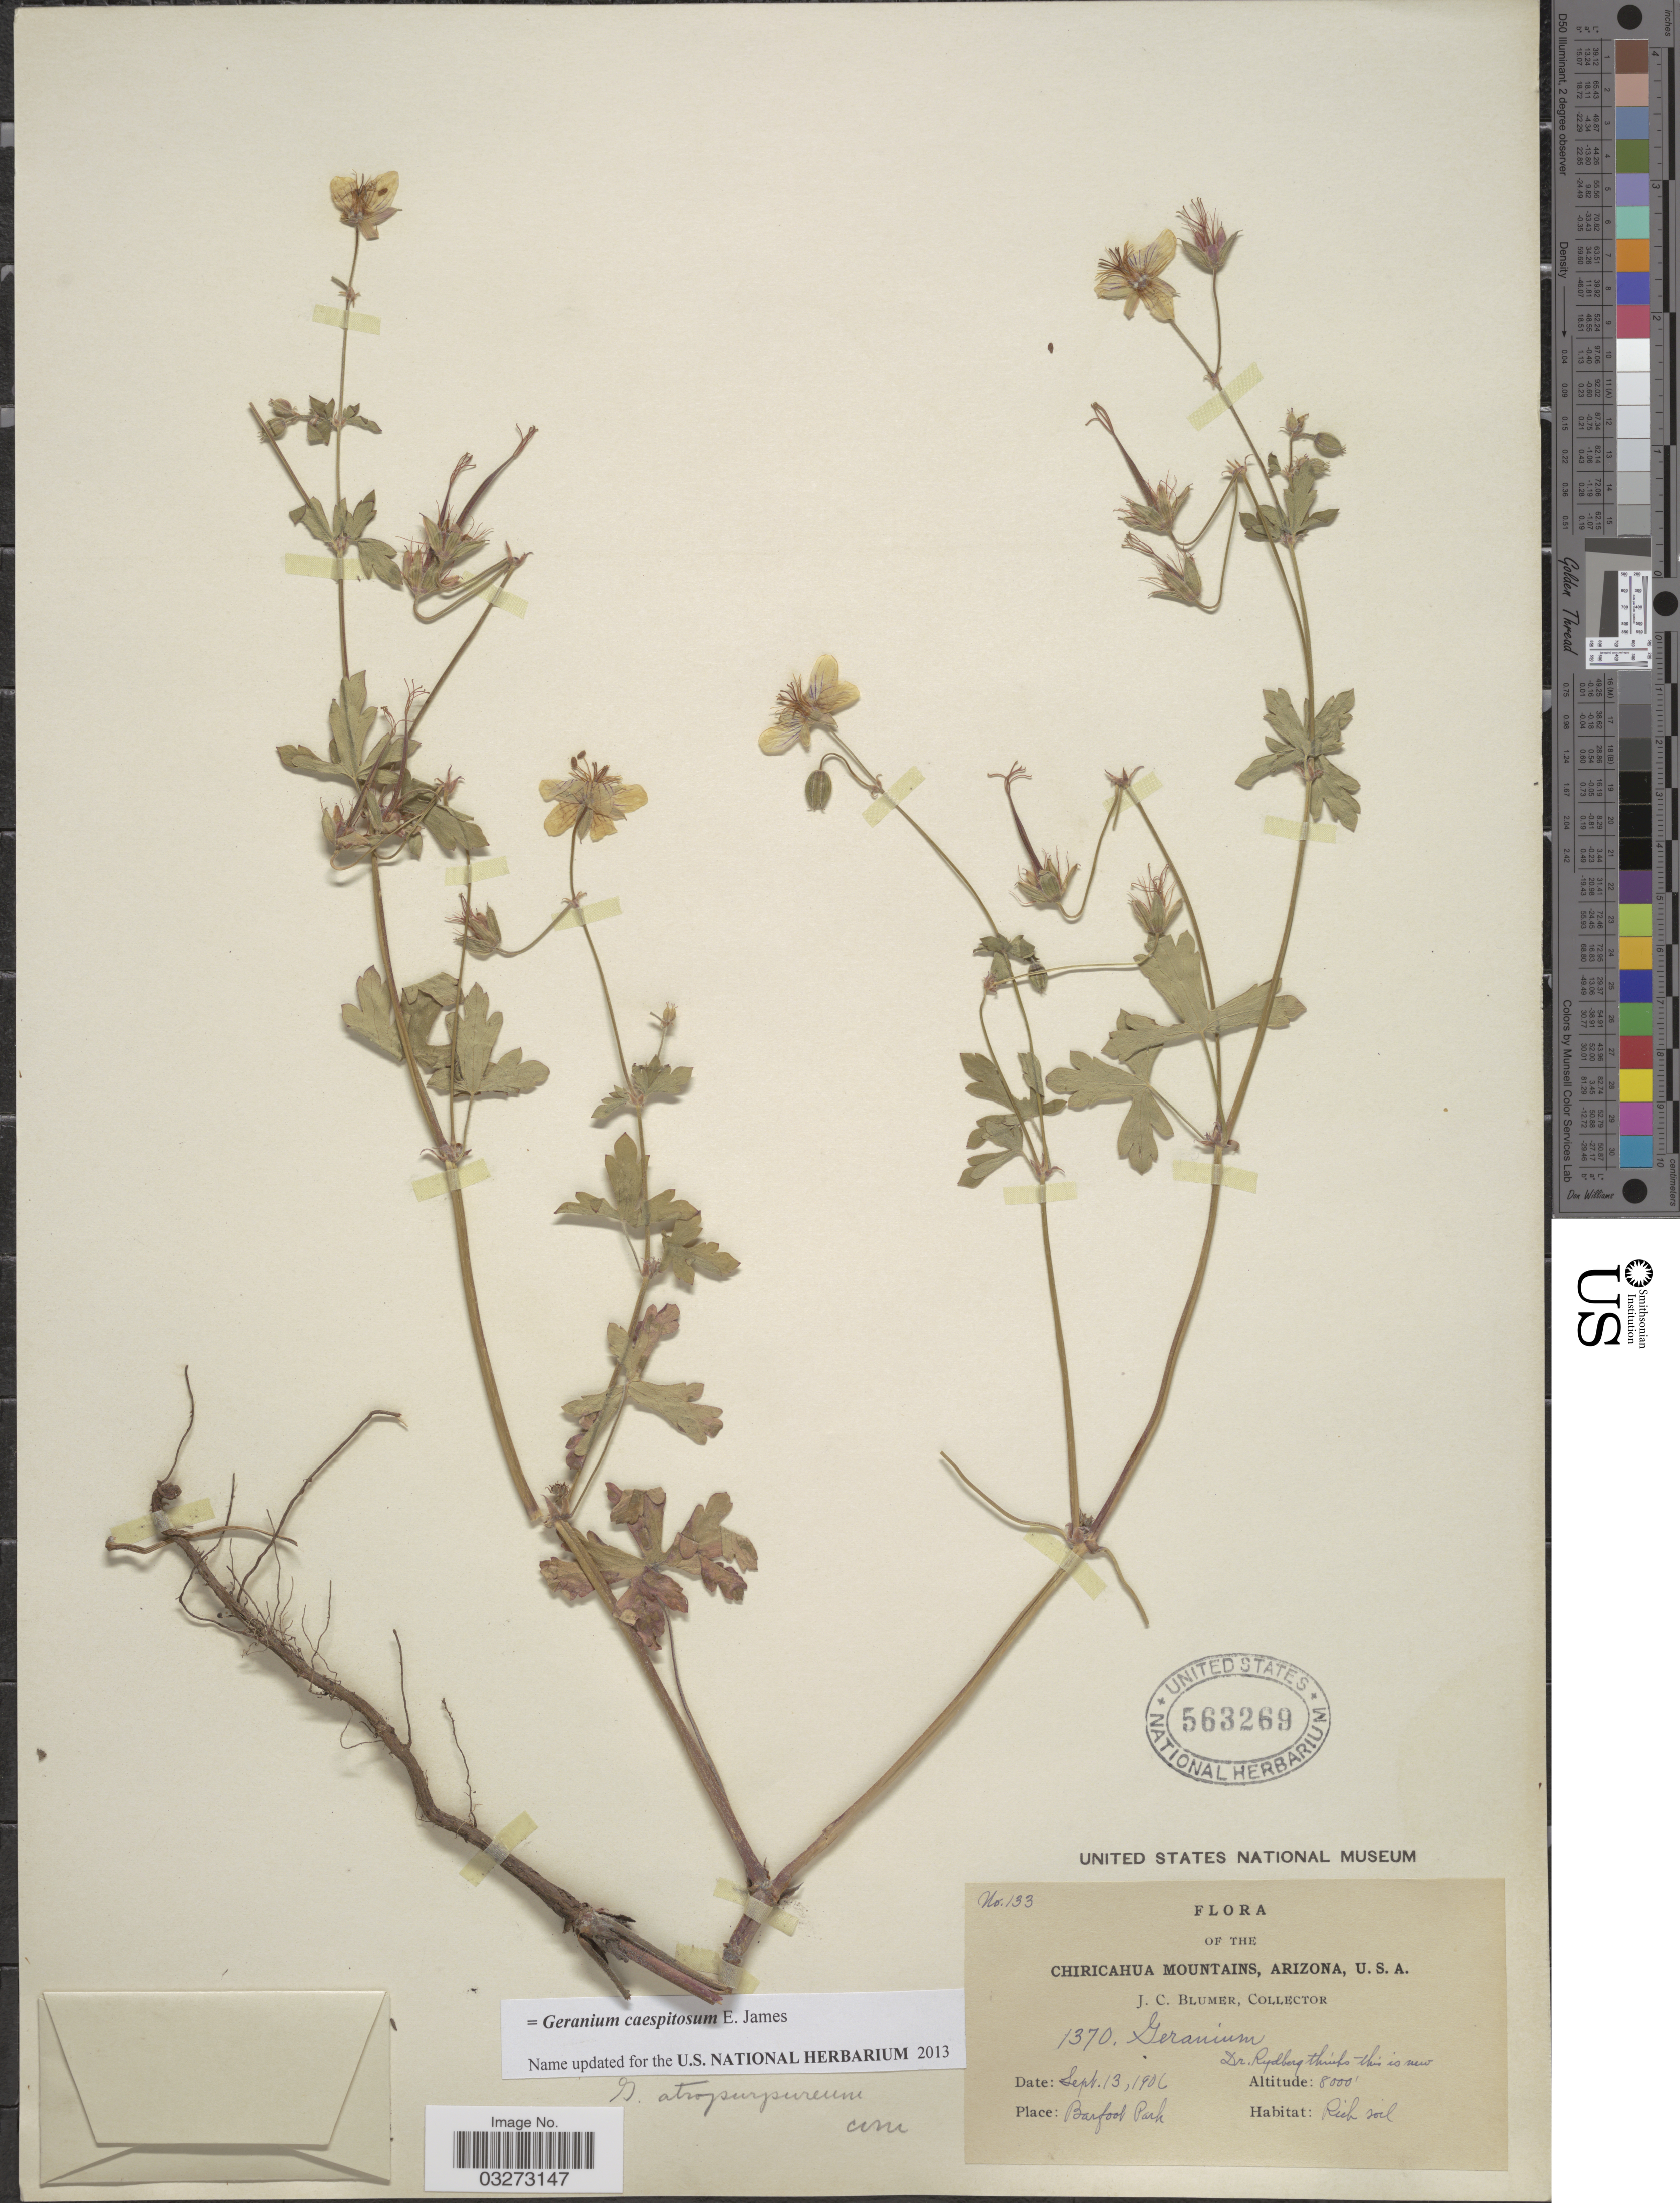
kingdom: Plantae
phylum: Tracheophyta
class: Magnoliopsida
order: Geraniales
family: Geraniaceae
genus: Geranium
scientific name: Geranium caespitosum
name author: E. James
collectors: J. C. Blumer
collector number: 133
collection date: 1906-09-13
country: United States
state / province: Arizona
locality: Chiricahua Mountains, Barfoot Park.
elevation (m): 2438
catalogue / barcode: US 563269